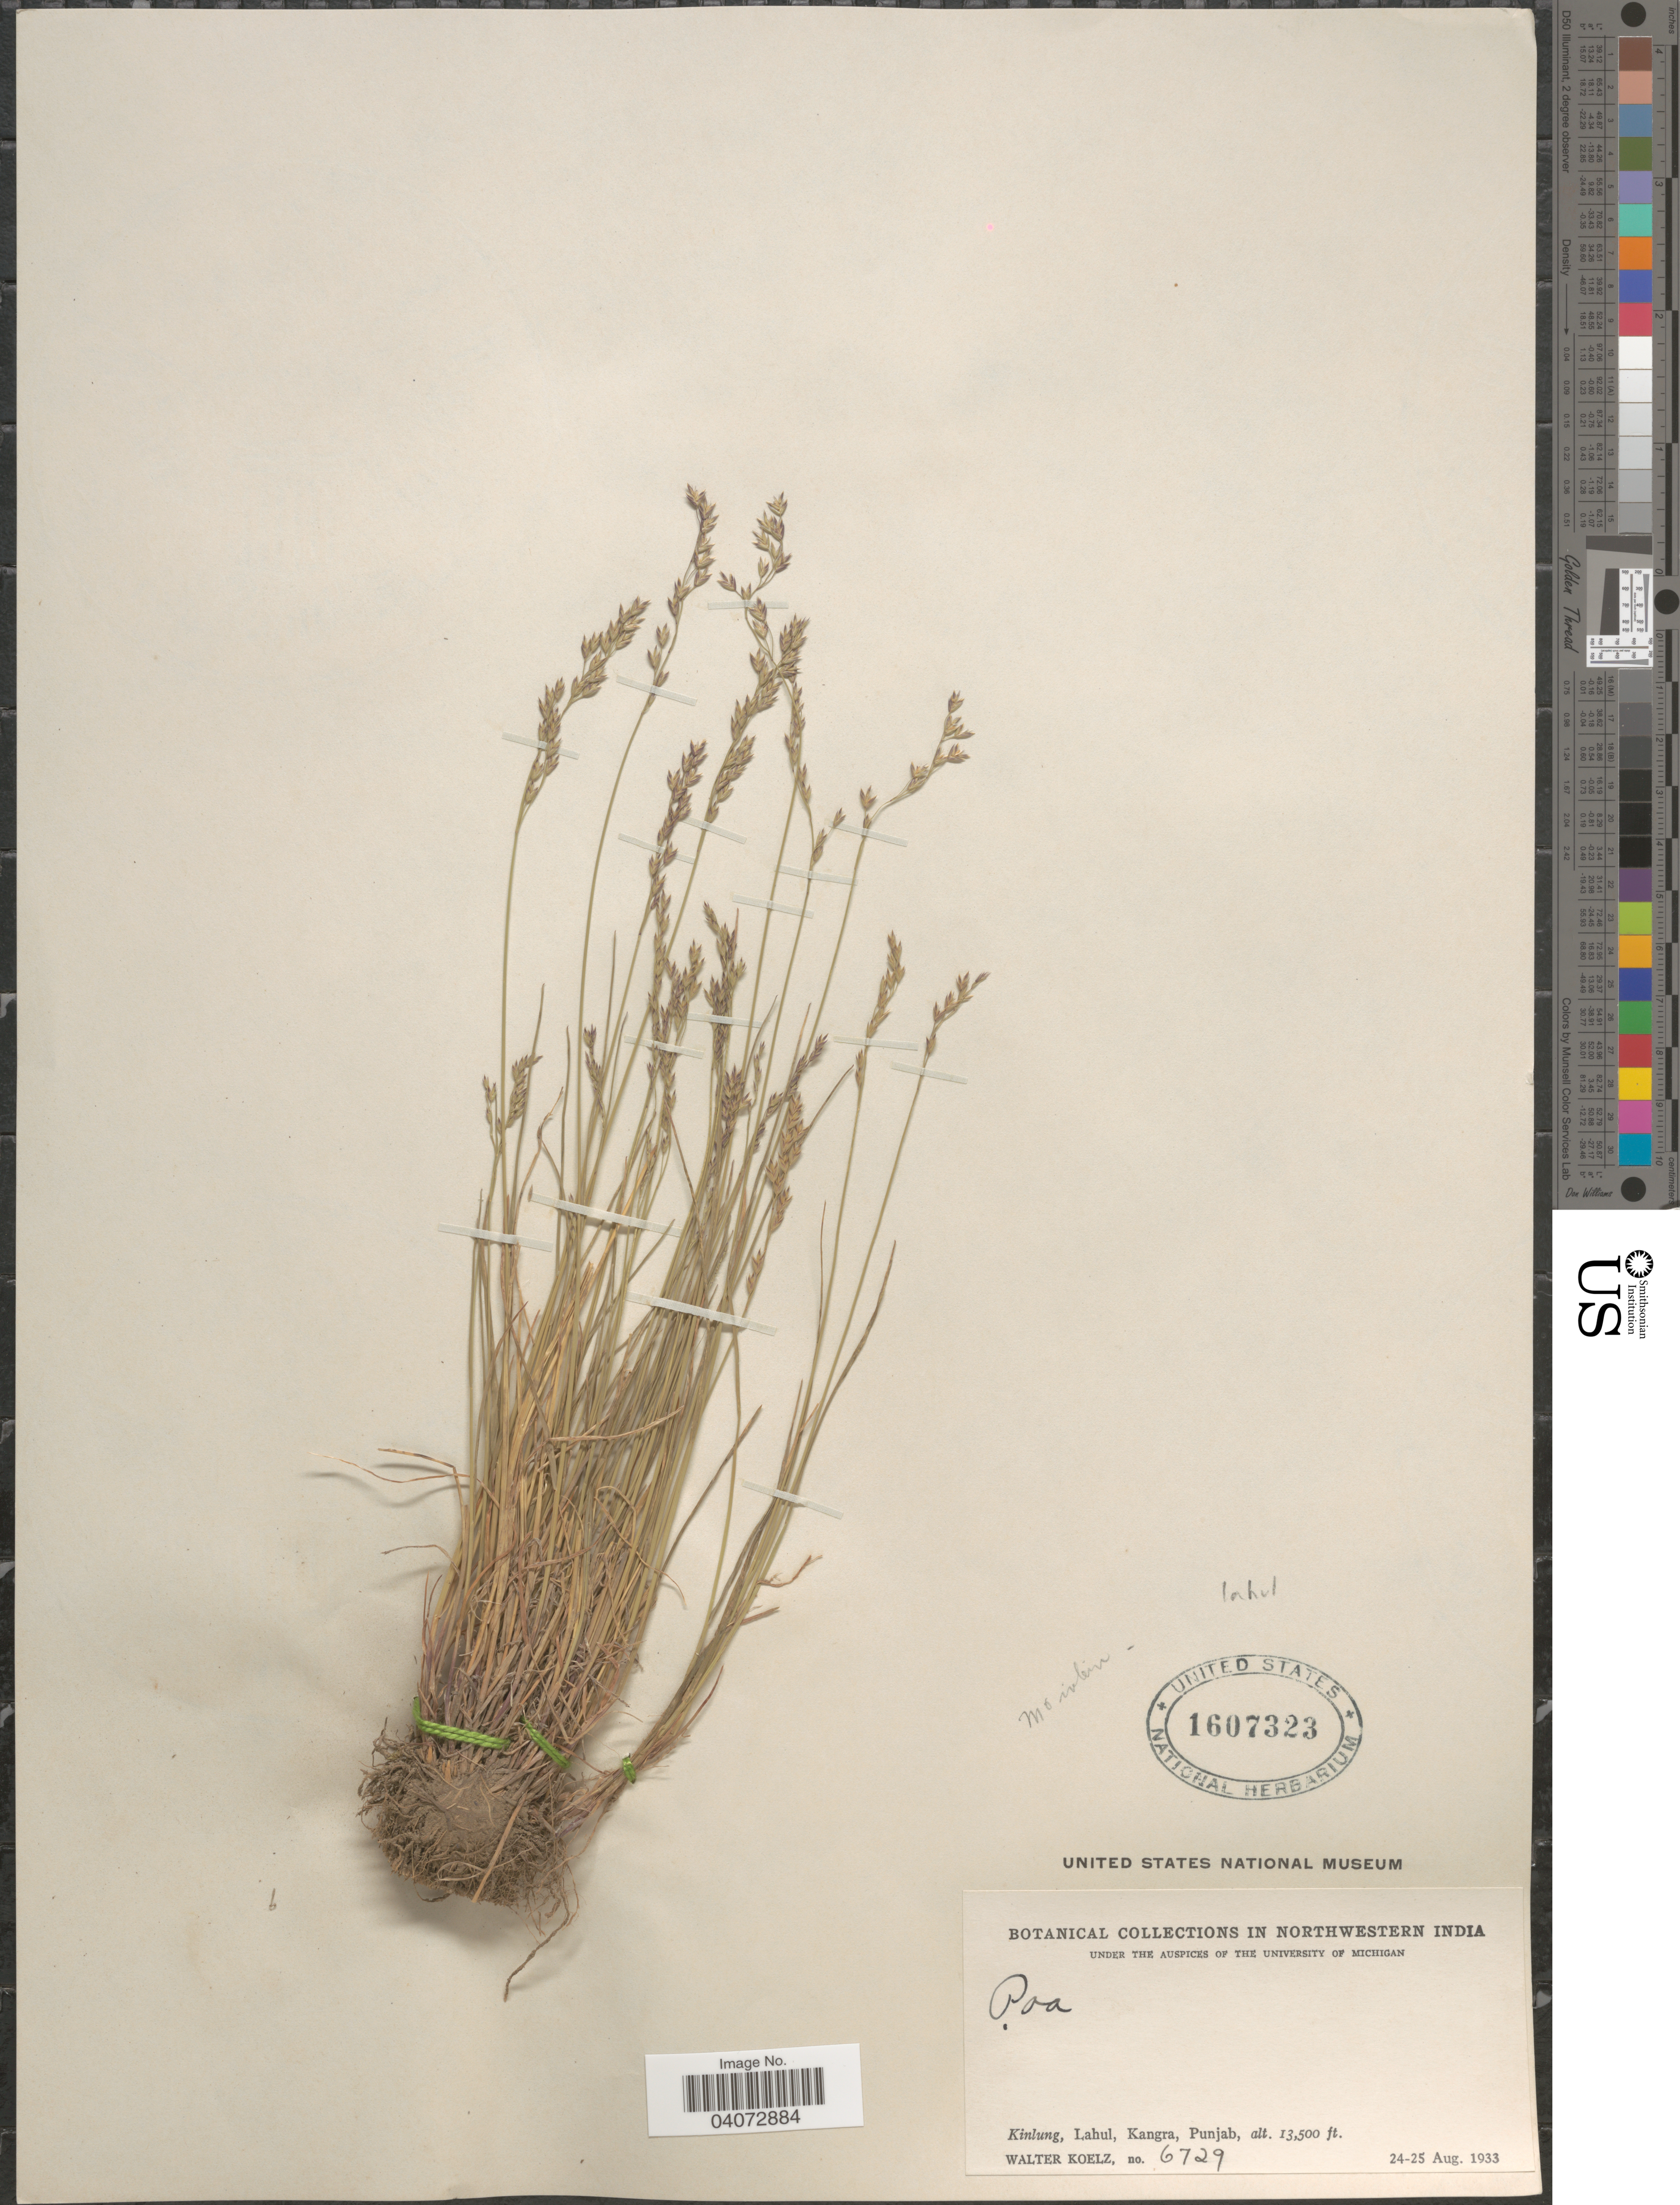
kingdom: Plantae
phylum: Tracheophyta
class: Liliopsida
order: Poales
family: Poaceae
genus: Poa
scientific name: Poa albertii subsp. lahulensis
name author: (Bor) Olonova & G.H. Zhu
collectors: W. N. Koelz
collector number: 6729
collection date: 1933-08-24/1933-08-25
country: India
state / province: Punjab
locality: Northwestern India. Kinlung, Lahul, Kangra.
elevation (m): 4115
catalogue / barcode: US 1607323